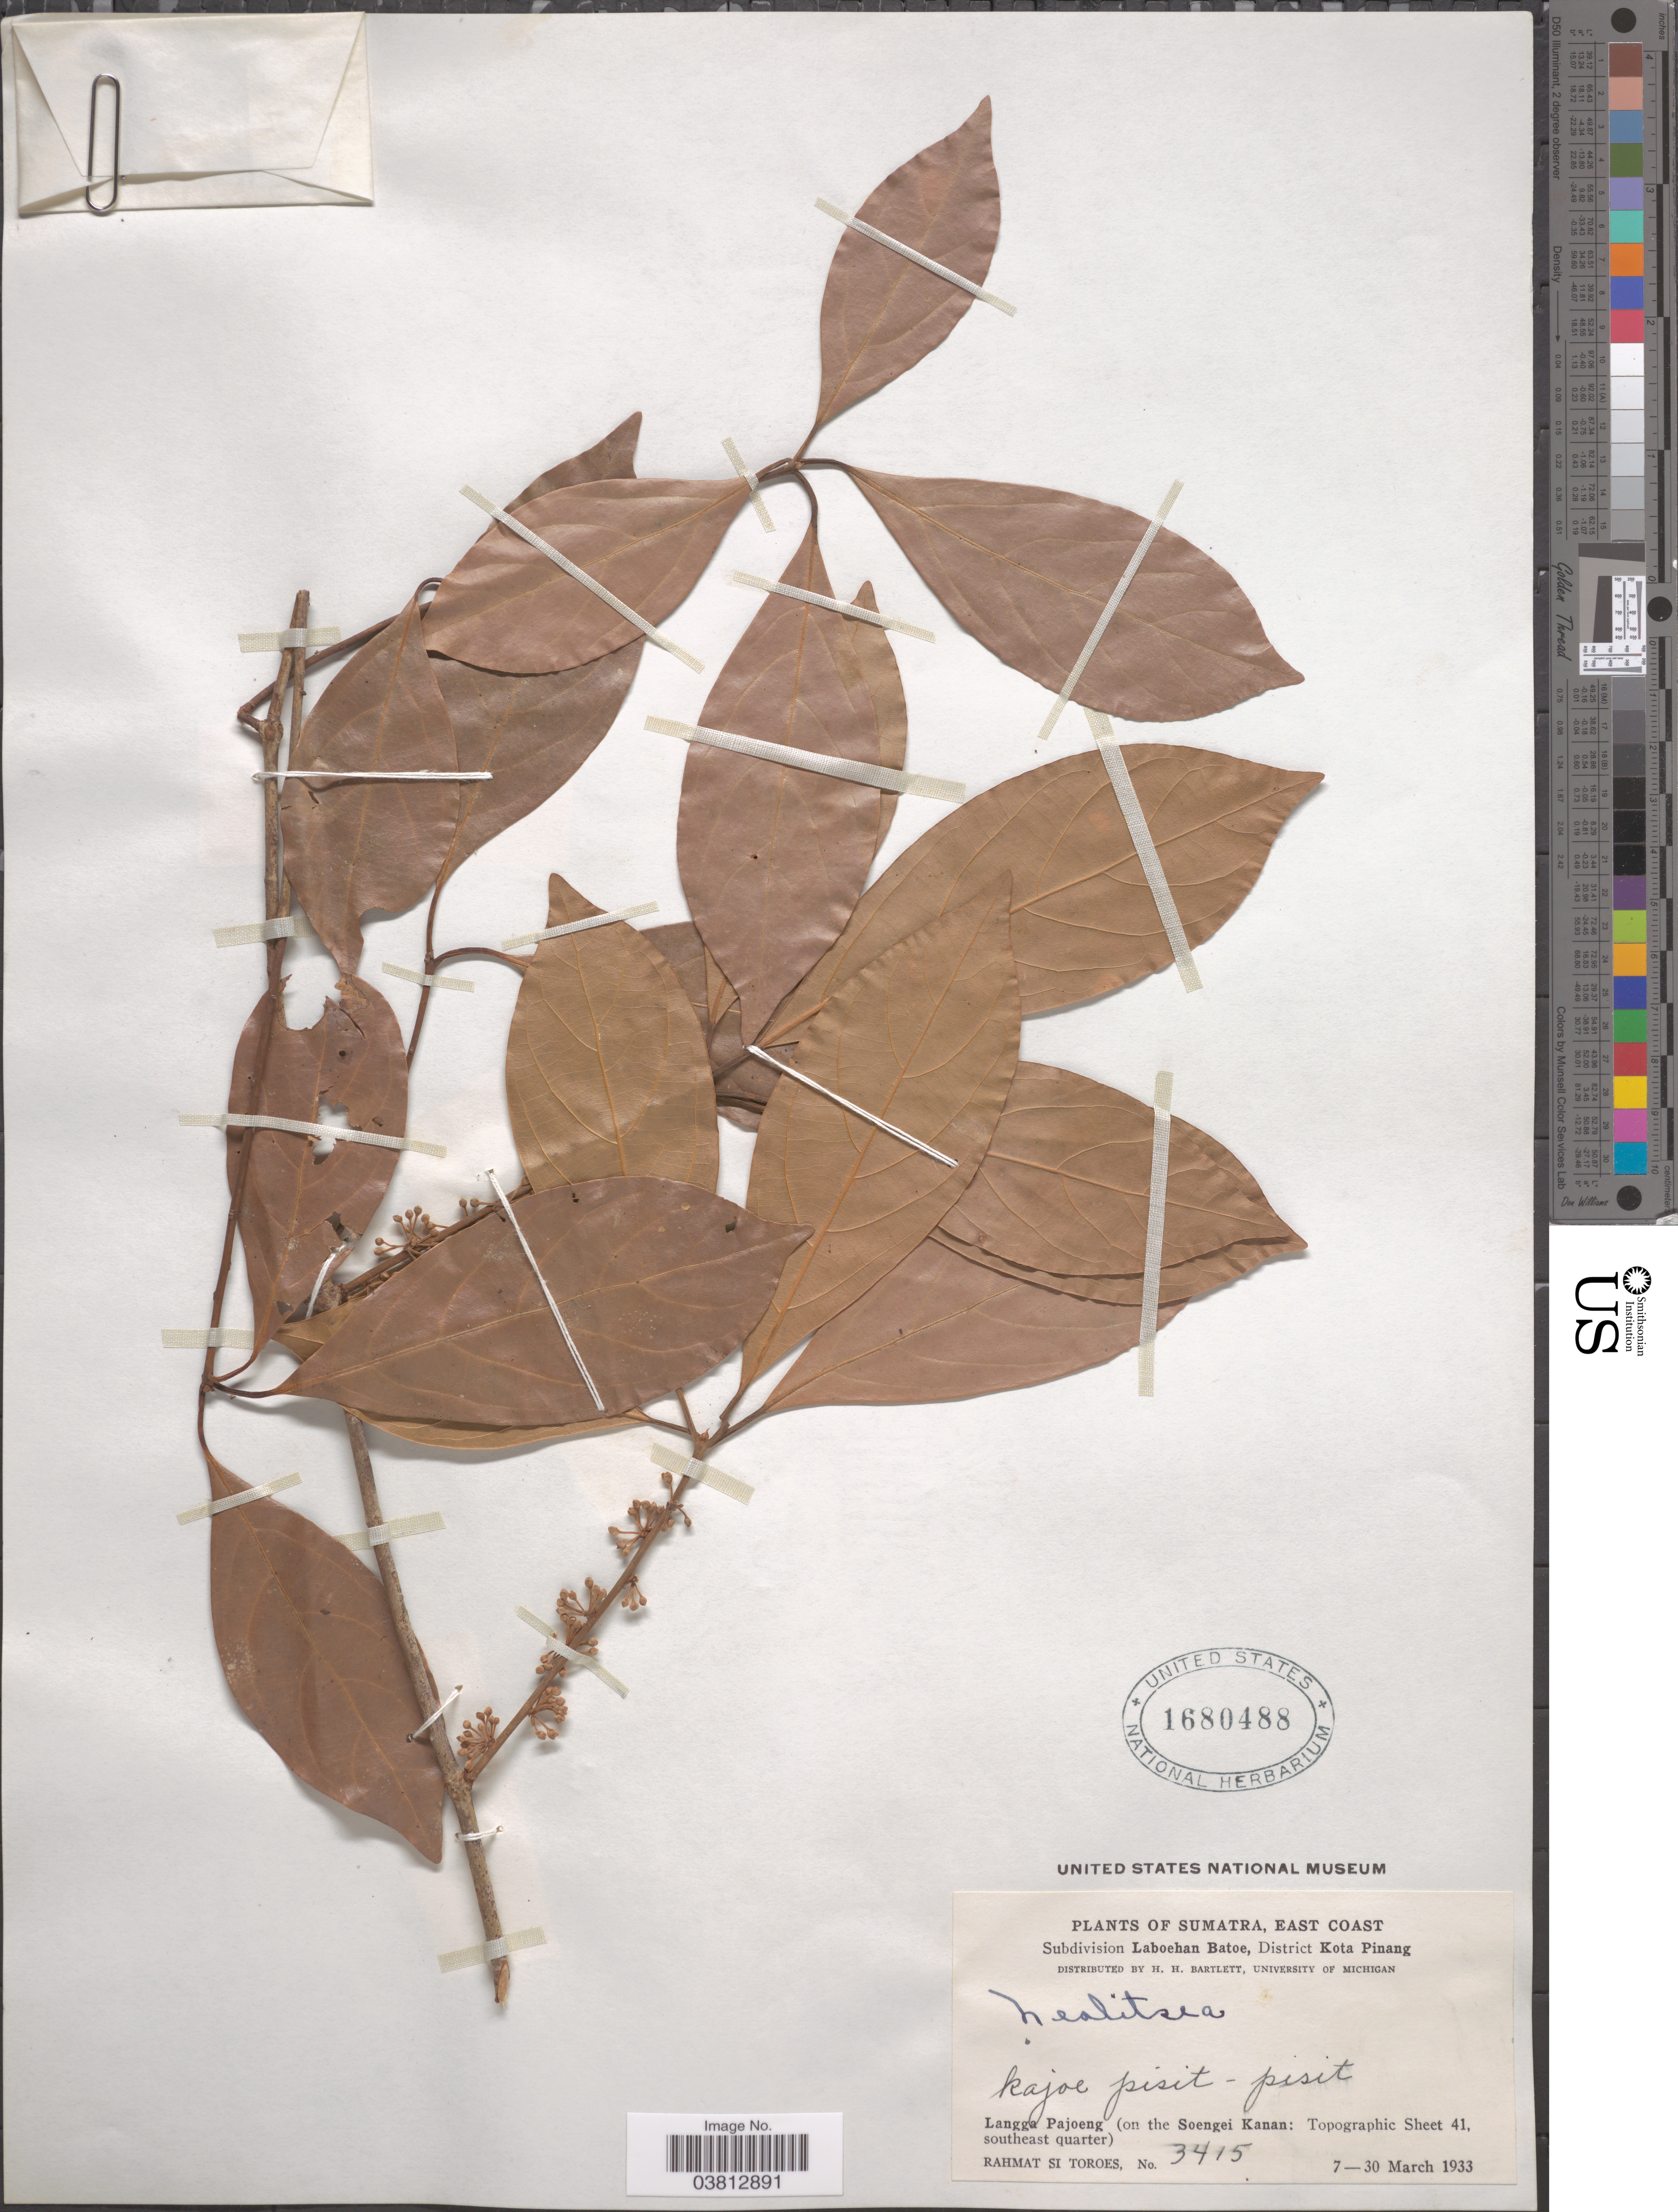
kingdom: Plantae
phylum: Tracheophyta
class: Magnoliopsida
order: Laurales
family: Lauraceae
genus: Neolitsea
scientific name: Neolitsea sp.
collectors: Rahmat Si Boeea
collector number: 3415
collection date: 1933-03-07/1933-03-30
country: Indonesia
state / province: Sumatra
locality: East Coast. Subdivision Laboehan Batoe, District Kota Pinang. Langga Pajoeng (on the Soengei Kanan: Topographic Sheet 41, southeast quarter).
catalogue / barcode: US 1680488